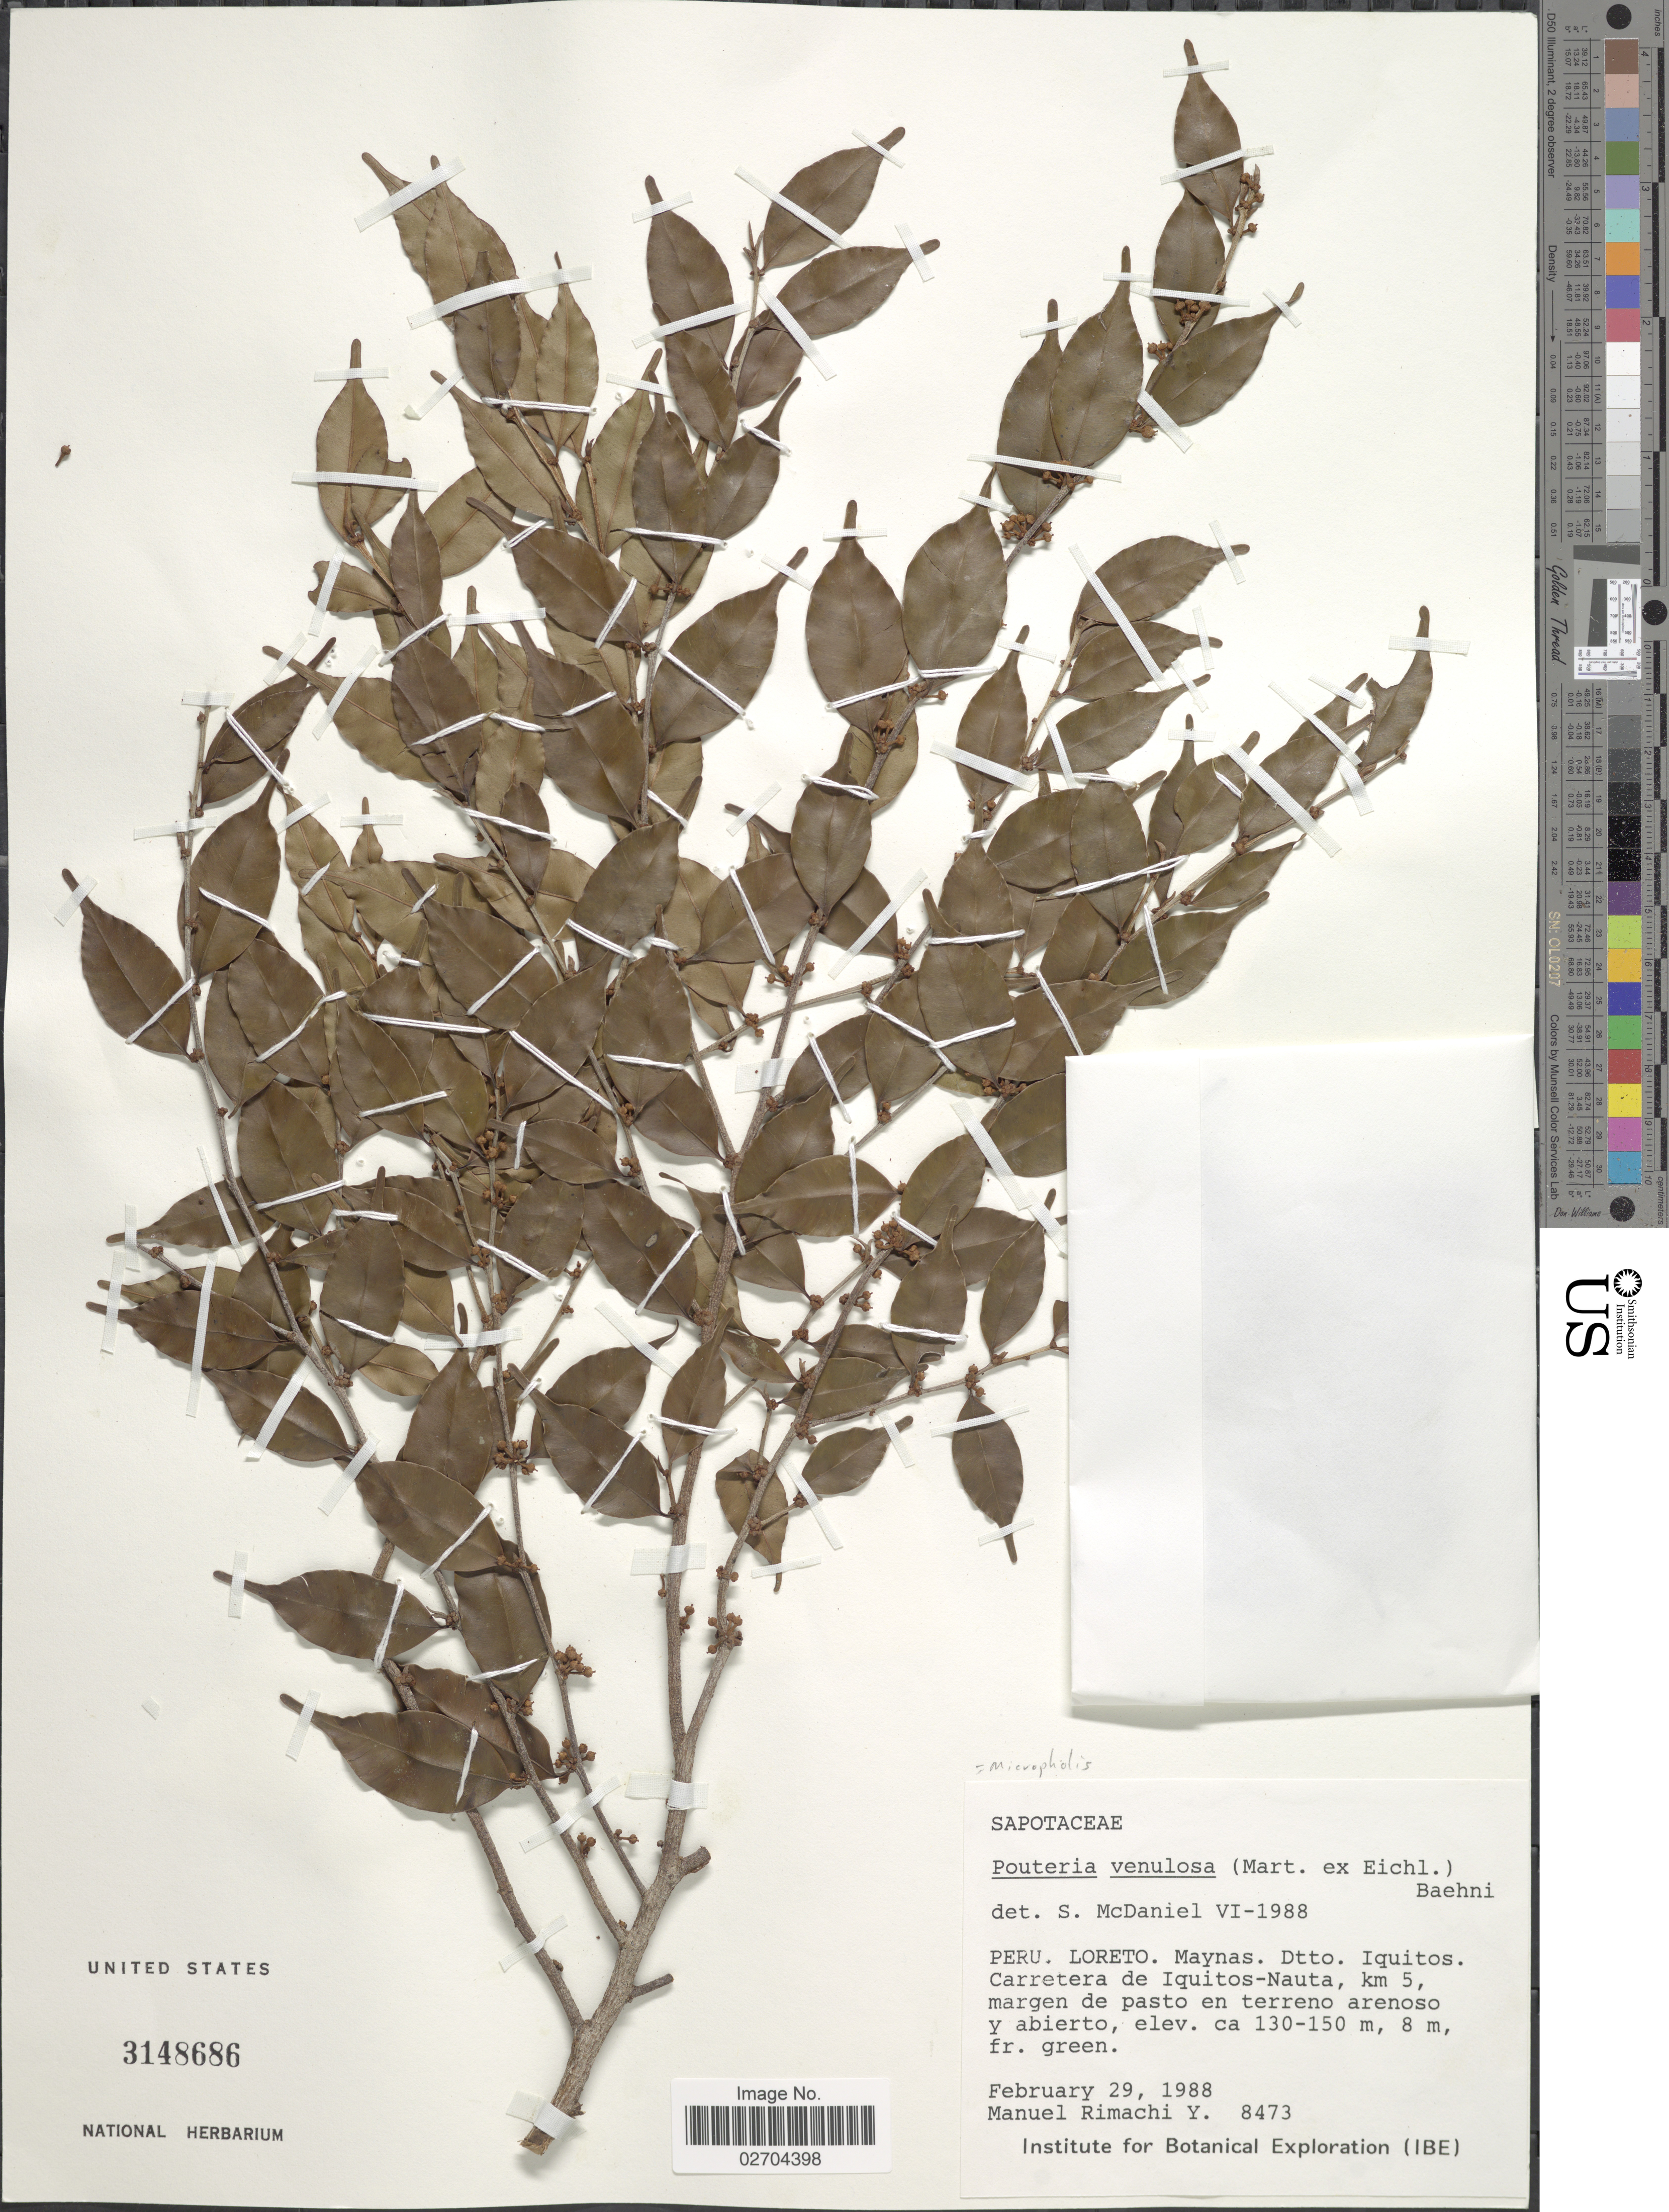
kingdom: Plantae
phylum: Tracheophyta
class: Magnoliopsida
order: Ericales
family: Sapotaceae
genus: Micropholis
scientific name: Micropholis venulosa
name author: (Mart. & Eichler) Pierre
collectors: M. Rimachi Y.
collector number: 8473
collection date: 1988-02-29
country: Peru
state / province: Loreto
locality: Loreto. Maynas, Dtto. Iquitos. Carretera de Iquitos-Nauta, Km 5, margen de pasto en terreno arenoso y abierto.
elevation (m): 130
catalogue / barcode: US 3148686